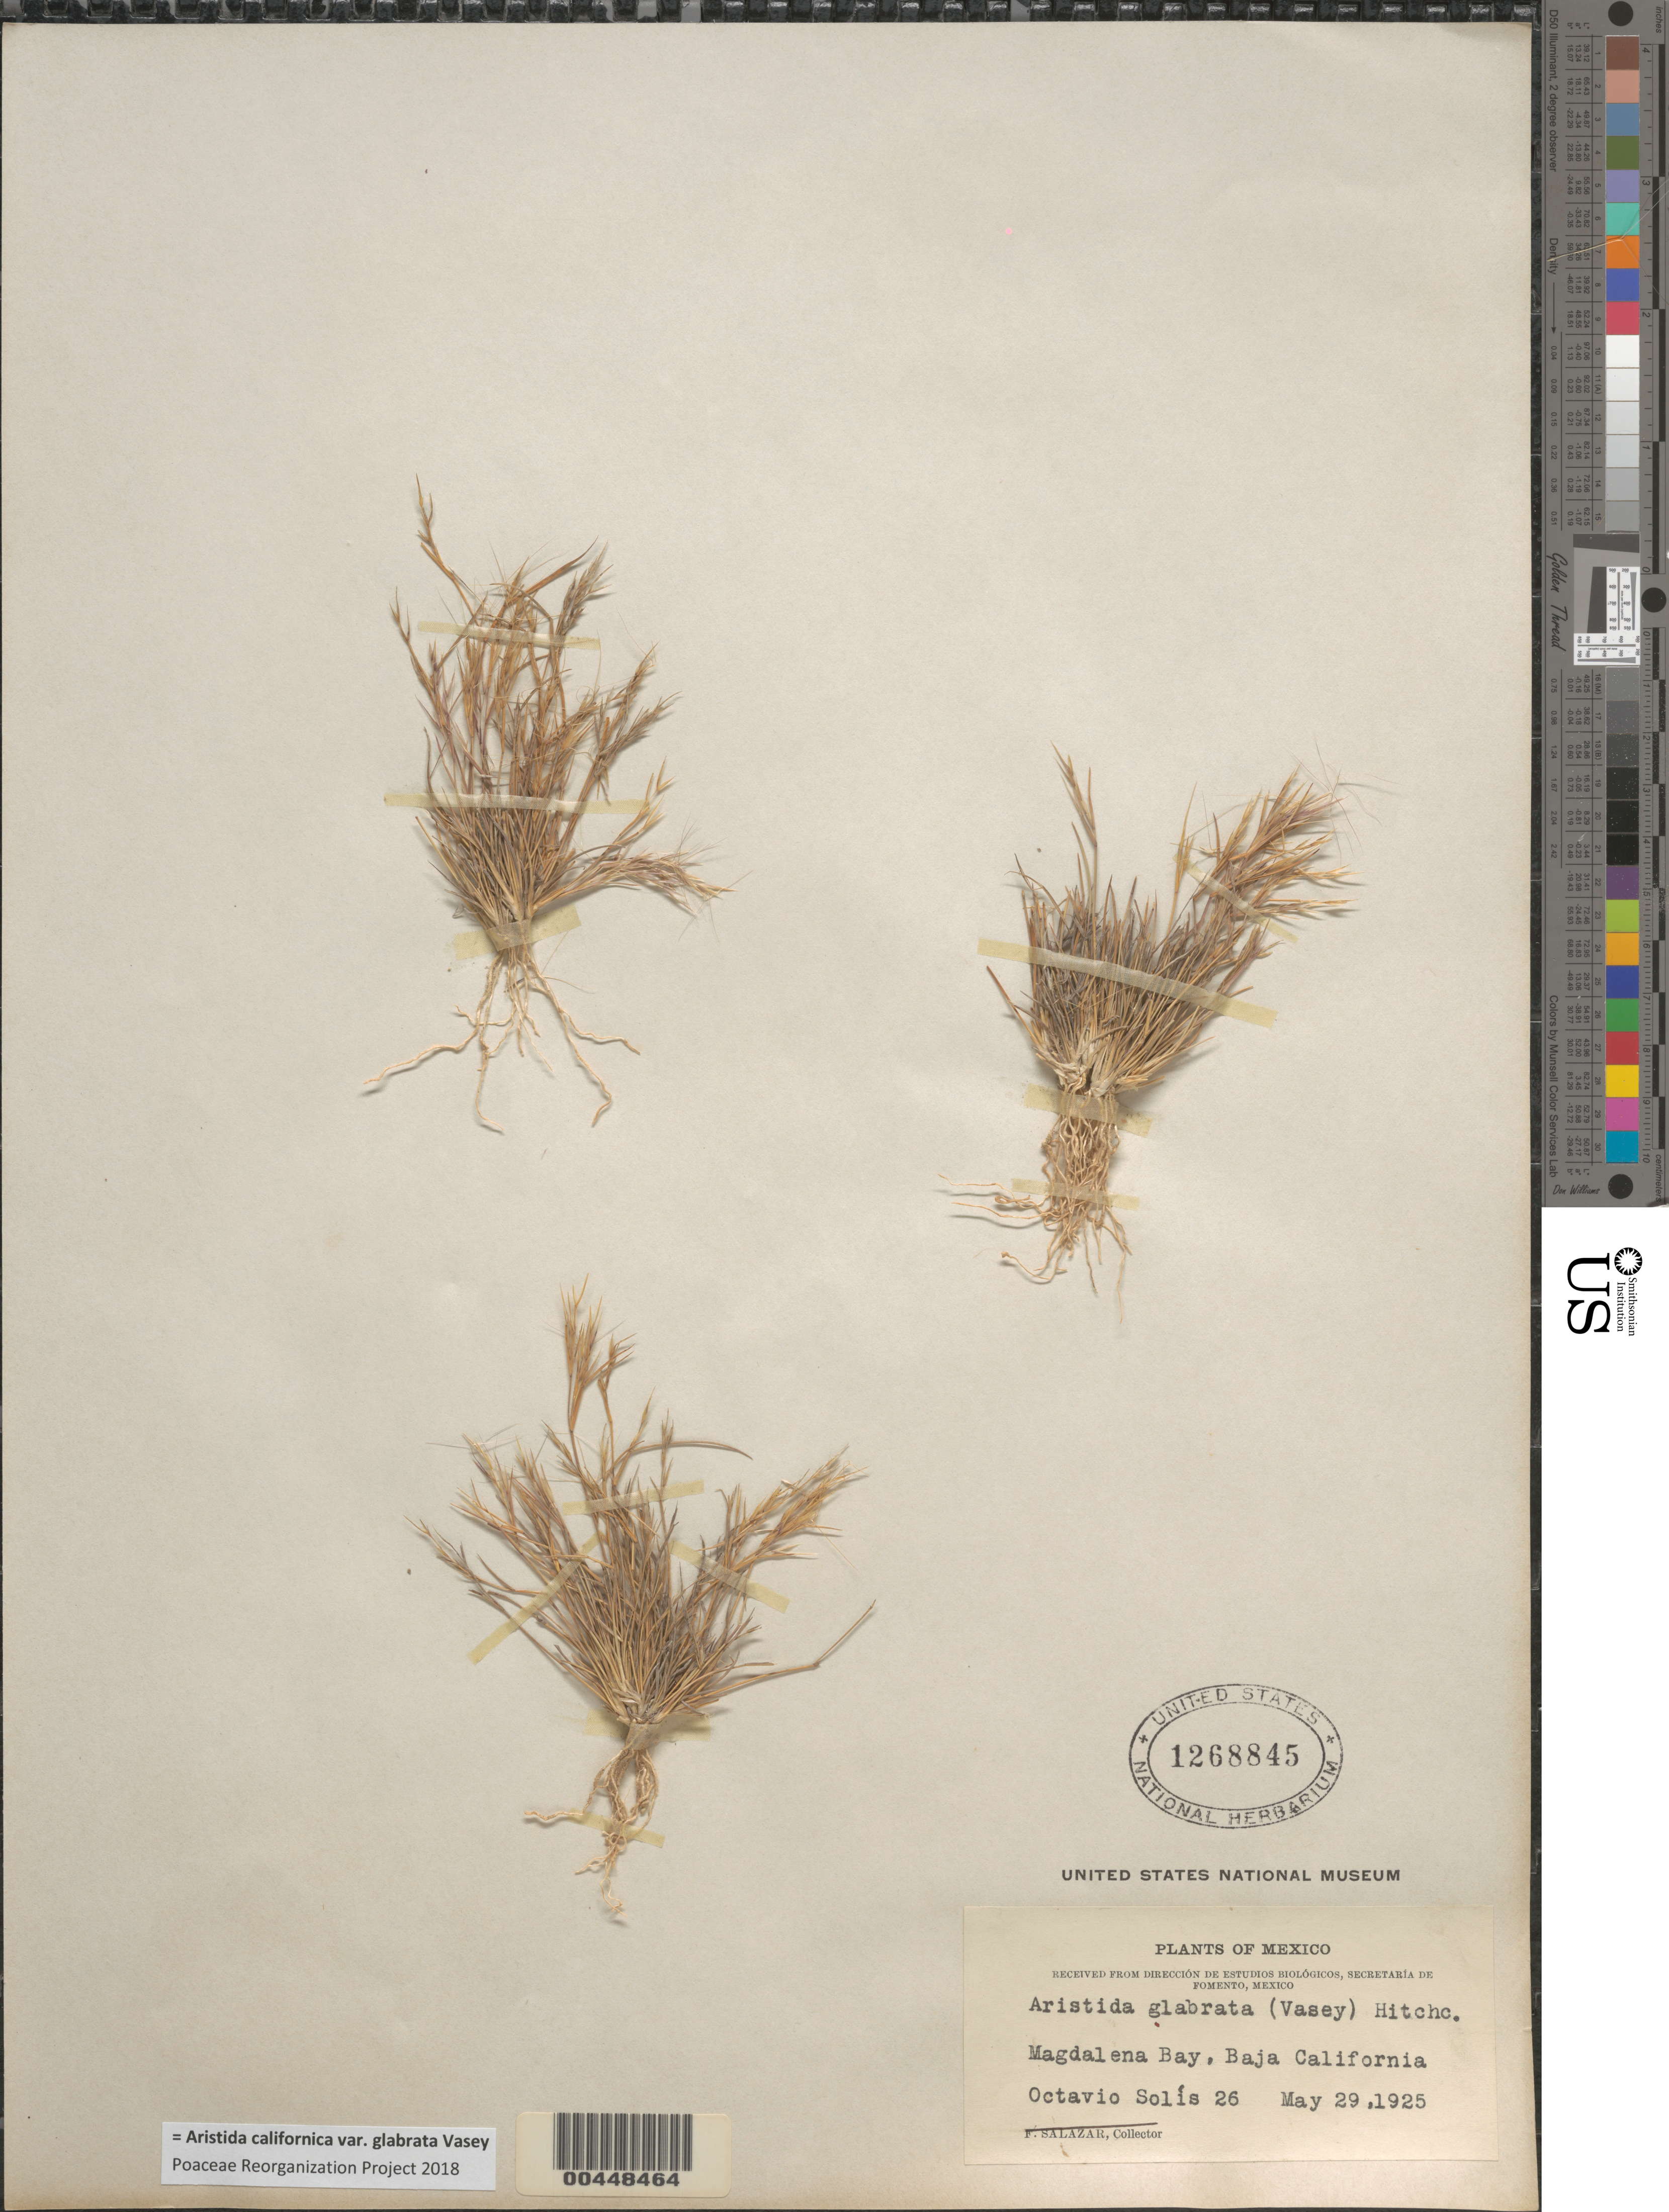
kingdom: Plantae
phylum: Tracheophyta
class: Liliopsida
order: Poales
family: Poaceae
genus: Aristida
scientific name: Aristida californica var. glabrata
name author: Vasey in Brandegee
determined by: Poaceae Reorganization Project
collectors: O. Solís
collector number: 26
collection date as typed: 29 May 1925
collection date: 1925-05-29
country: Mexico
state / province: Baja California Sur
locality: Magdalena Bay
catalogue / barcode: US 1268845